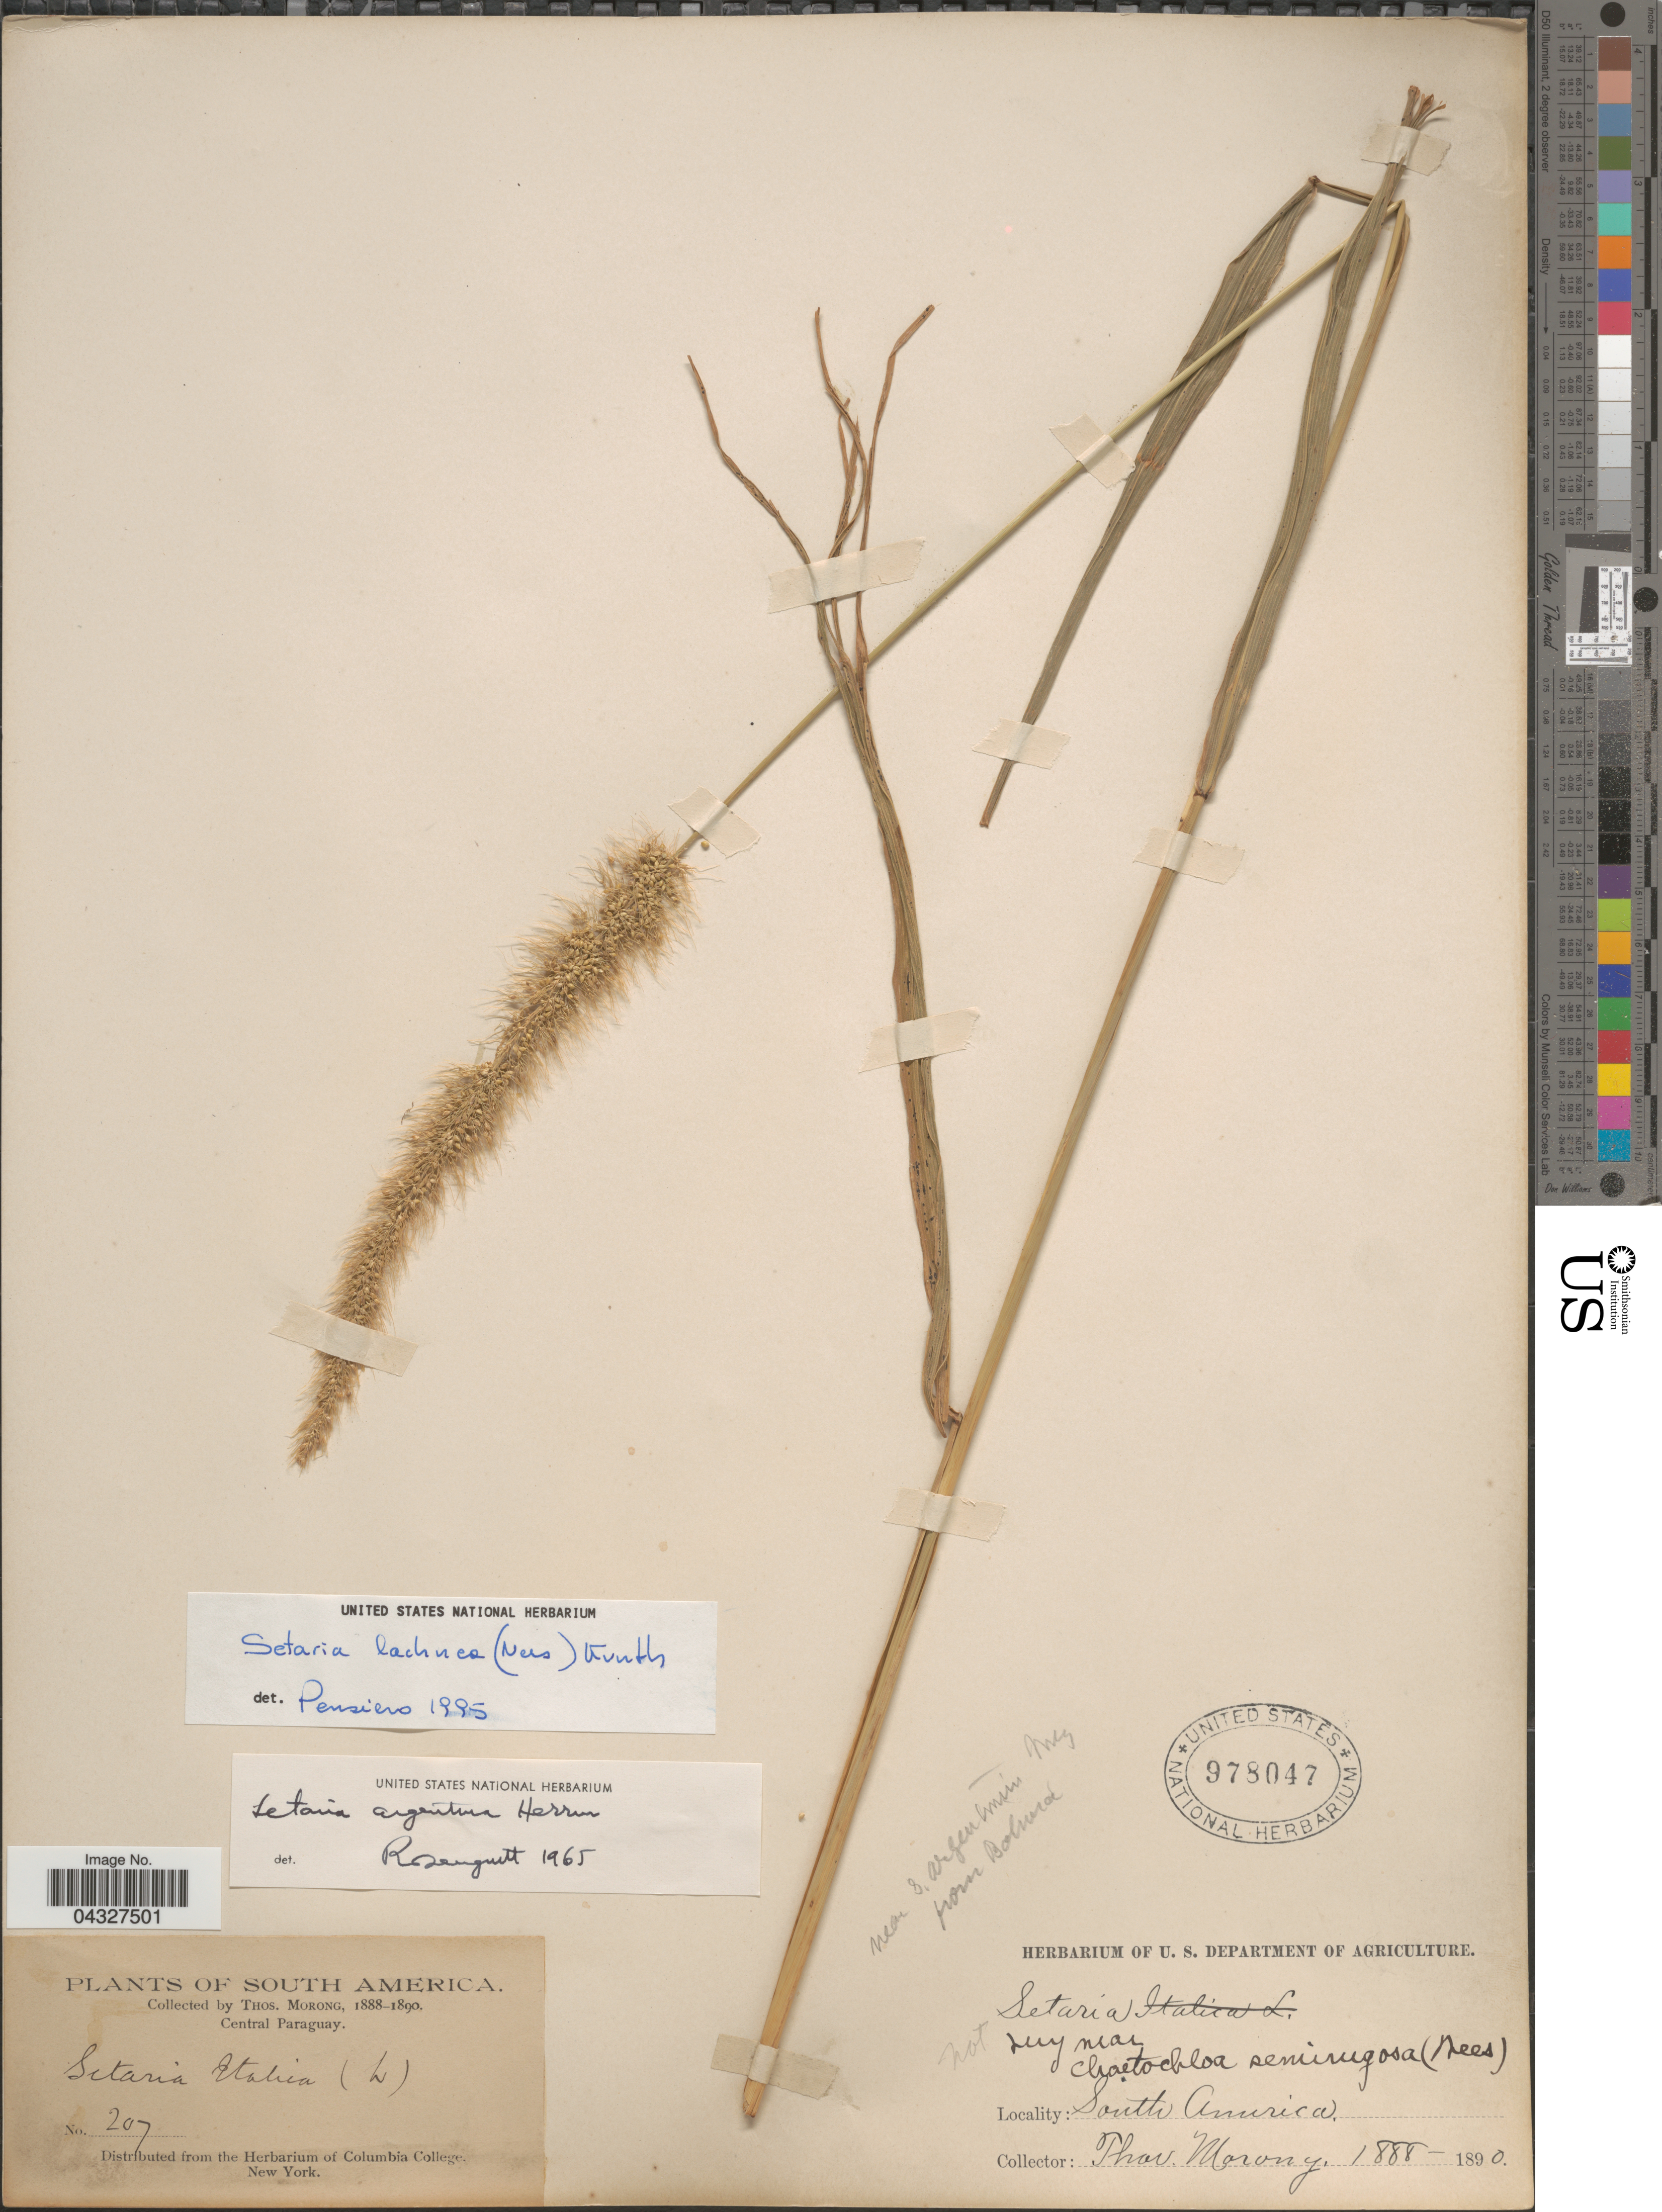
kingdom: Plantae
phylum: Tracheophyta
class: Liliopsida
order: Poales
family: Poaceae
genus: Setaria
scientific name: Setaria lachnea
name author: (Nees) Kunth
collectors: ex herb. T. Morong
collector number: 207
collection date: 1888/1890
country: Paraguay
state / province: Central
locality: Central Paraguay.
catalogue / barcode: US 978047